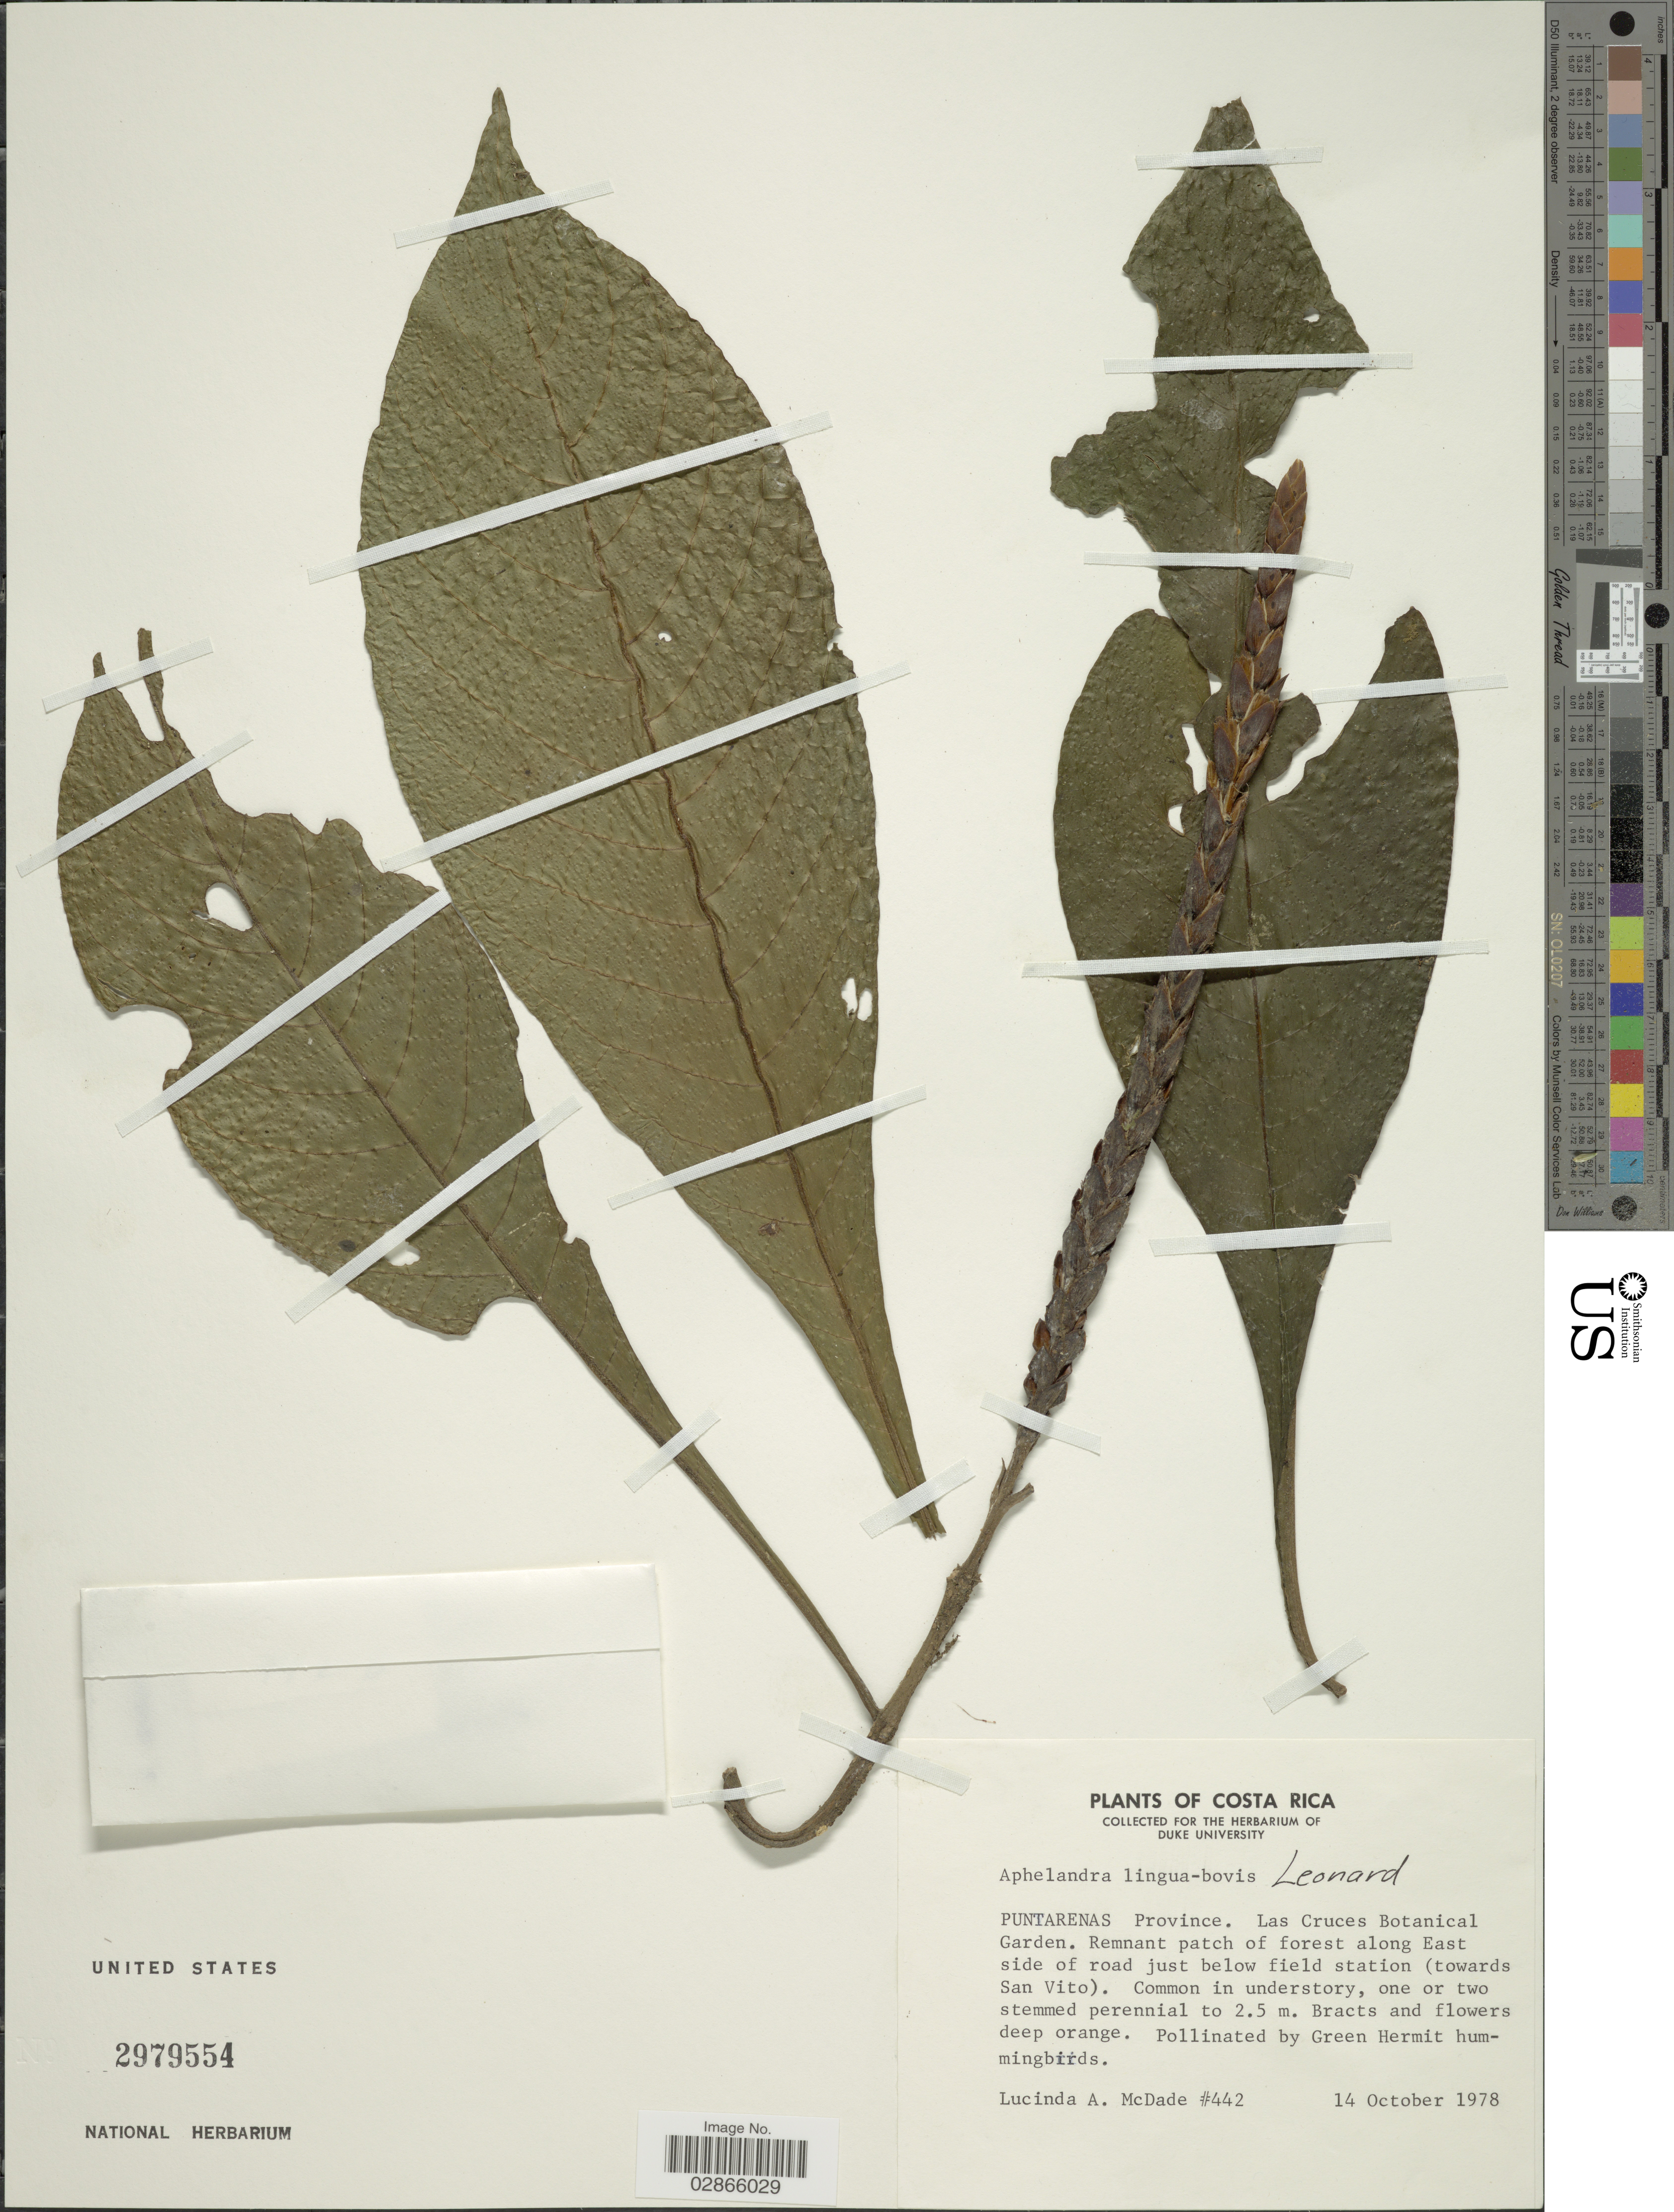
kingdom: Plantae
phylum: Tracheophyta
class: Magnoliopsida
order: Lamiales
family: Acanthaceae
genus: Aphelandra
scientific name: Aphelandra lingua-bovis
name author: Leonard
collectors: L. McDade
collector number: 442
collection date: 1978-10-14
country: Costa Rica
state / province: Puntarenas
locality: Las Cruces Botanical Garden. Remnant patch forest along East side of road just below field station (towards San Vito).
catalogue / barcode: US 2979554